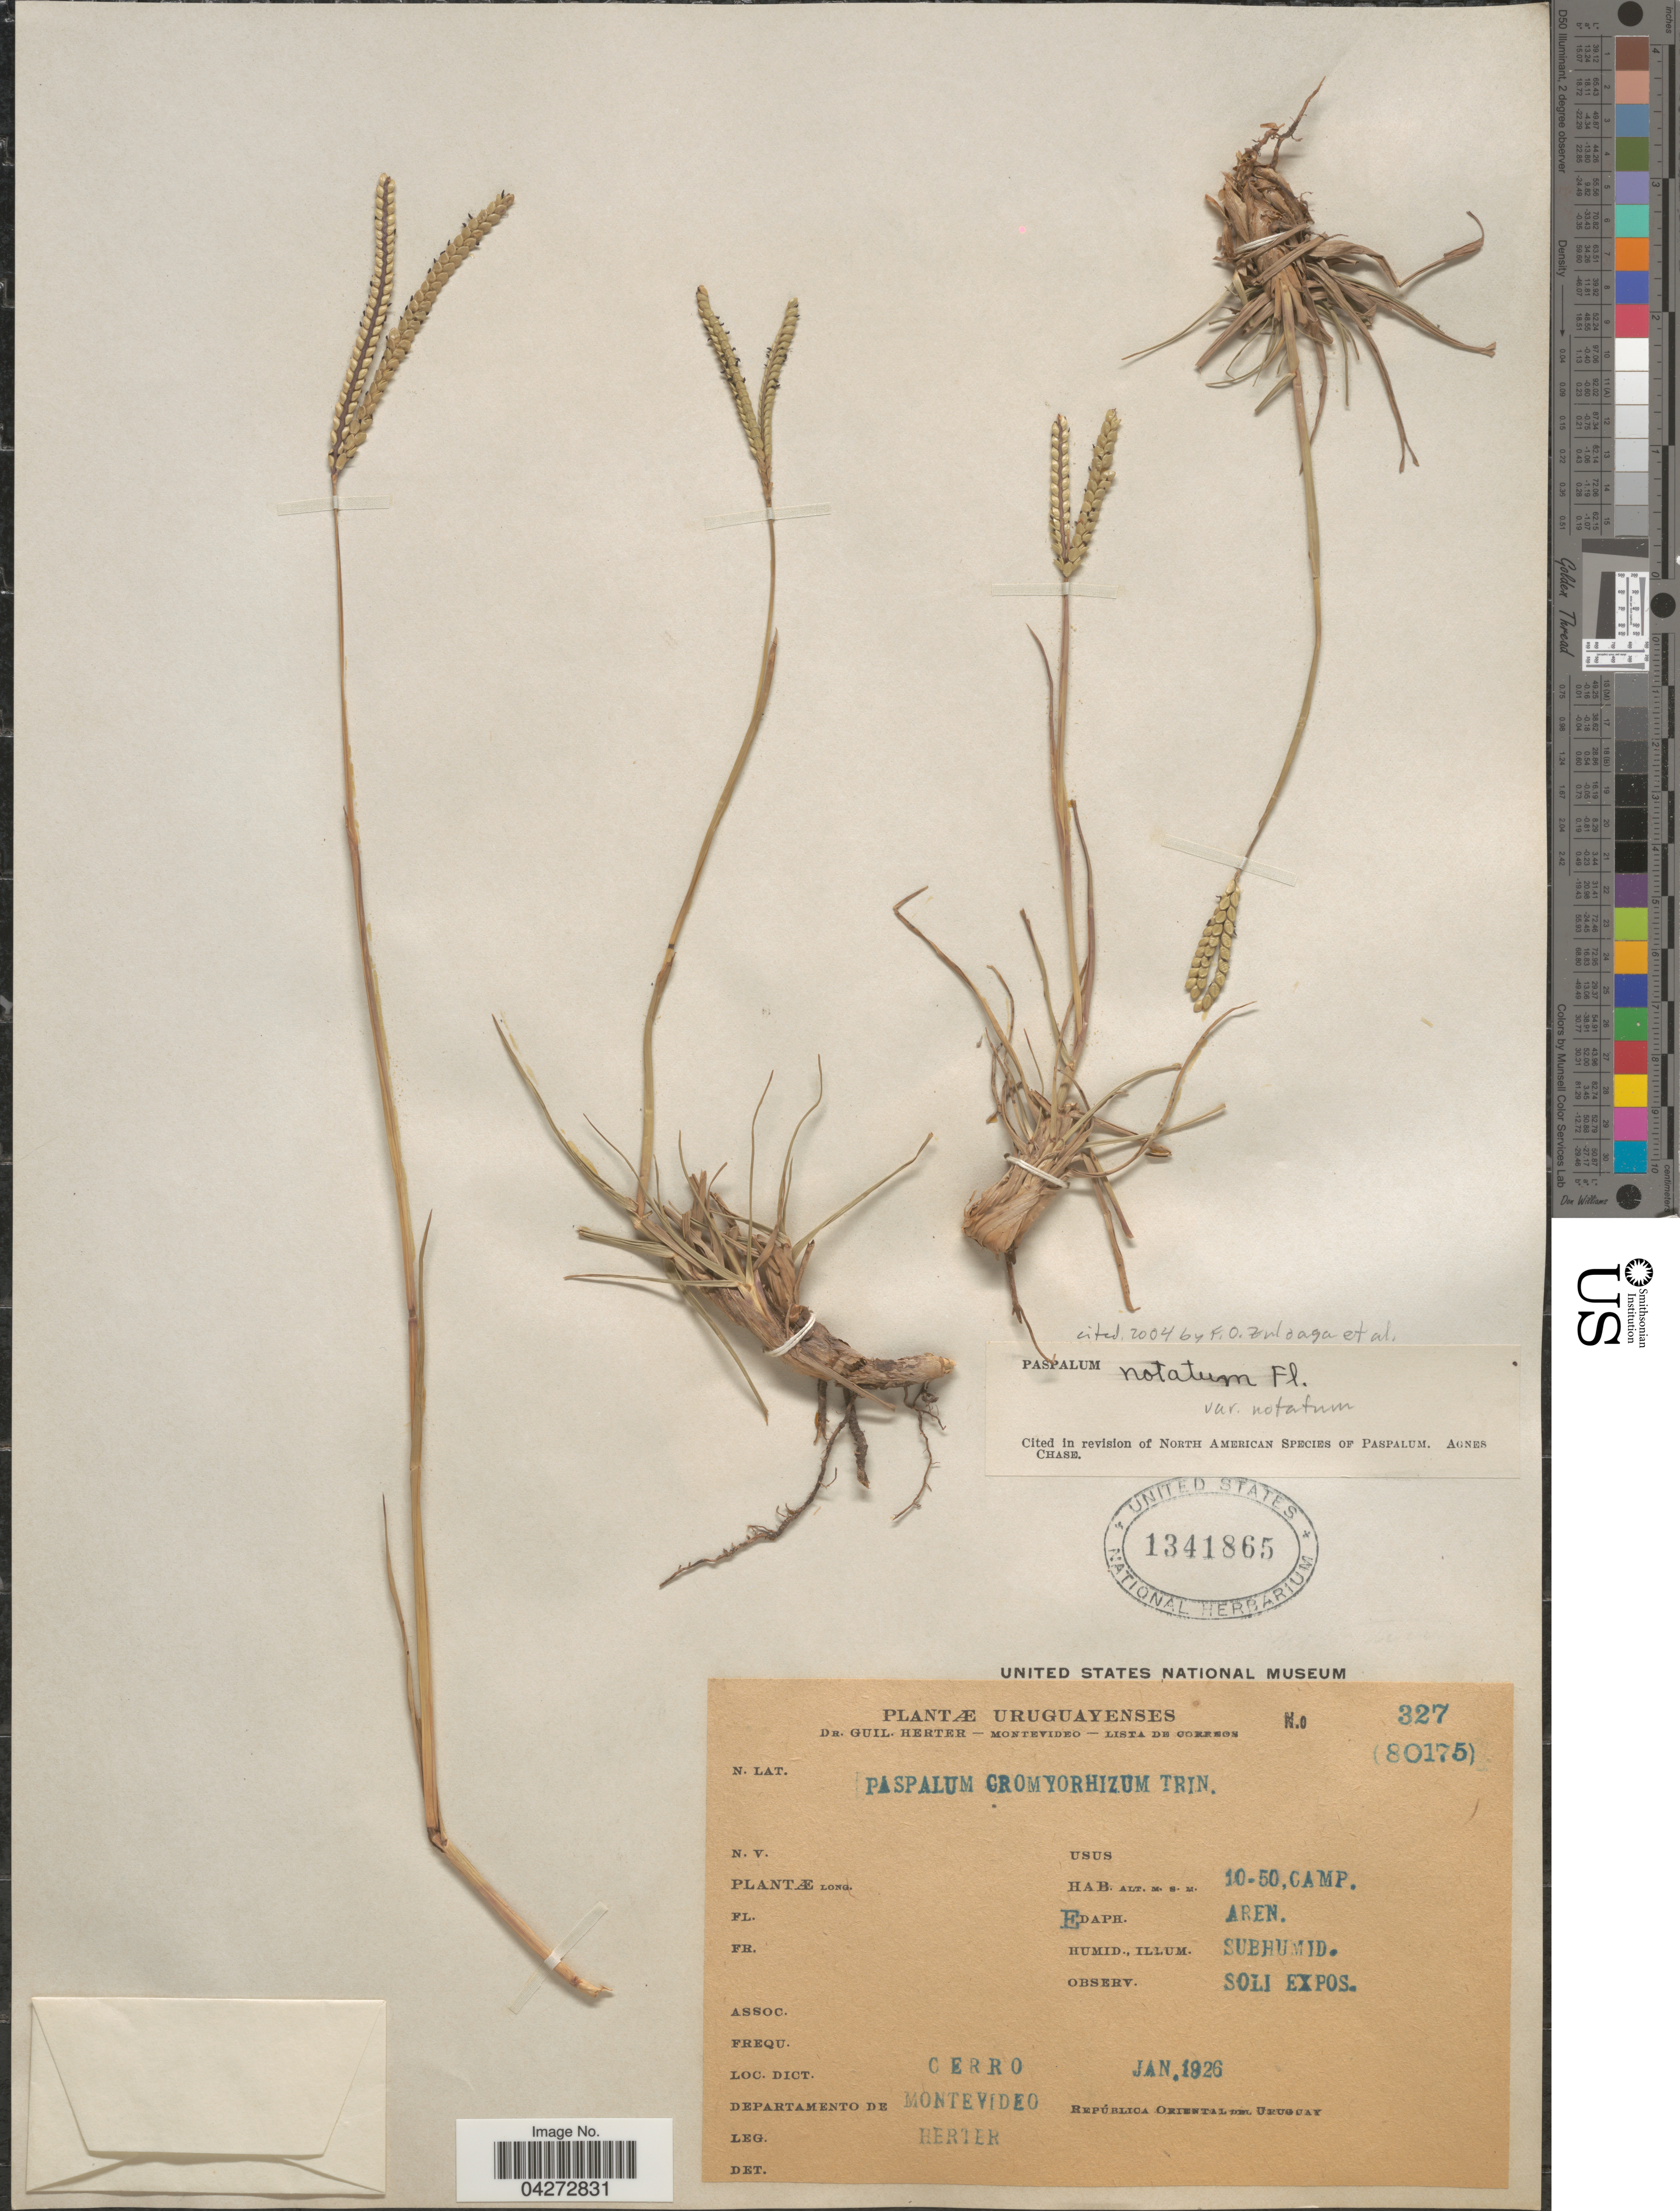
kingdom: Plantae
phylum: Tracheophyta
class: Liliopsida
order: Poales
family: Poaceae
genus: Paspalum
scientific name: Paspalum notatum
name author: Flüggé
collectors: G. Herter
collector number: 327(80175)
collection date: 1926-01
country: Uruguay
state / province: Montevideo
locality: Cerro. Departamento de Montevideo. República Oriental del Uruguay.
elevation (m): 10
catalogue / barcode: US 1341865